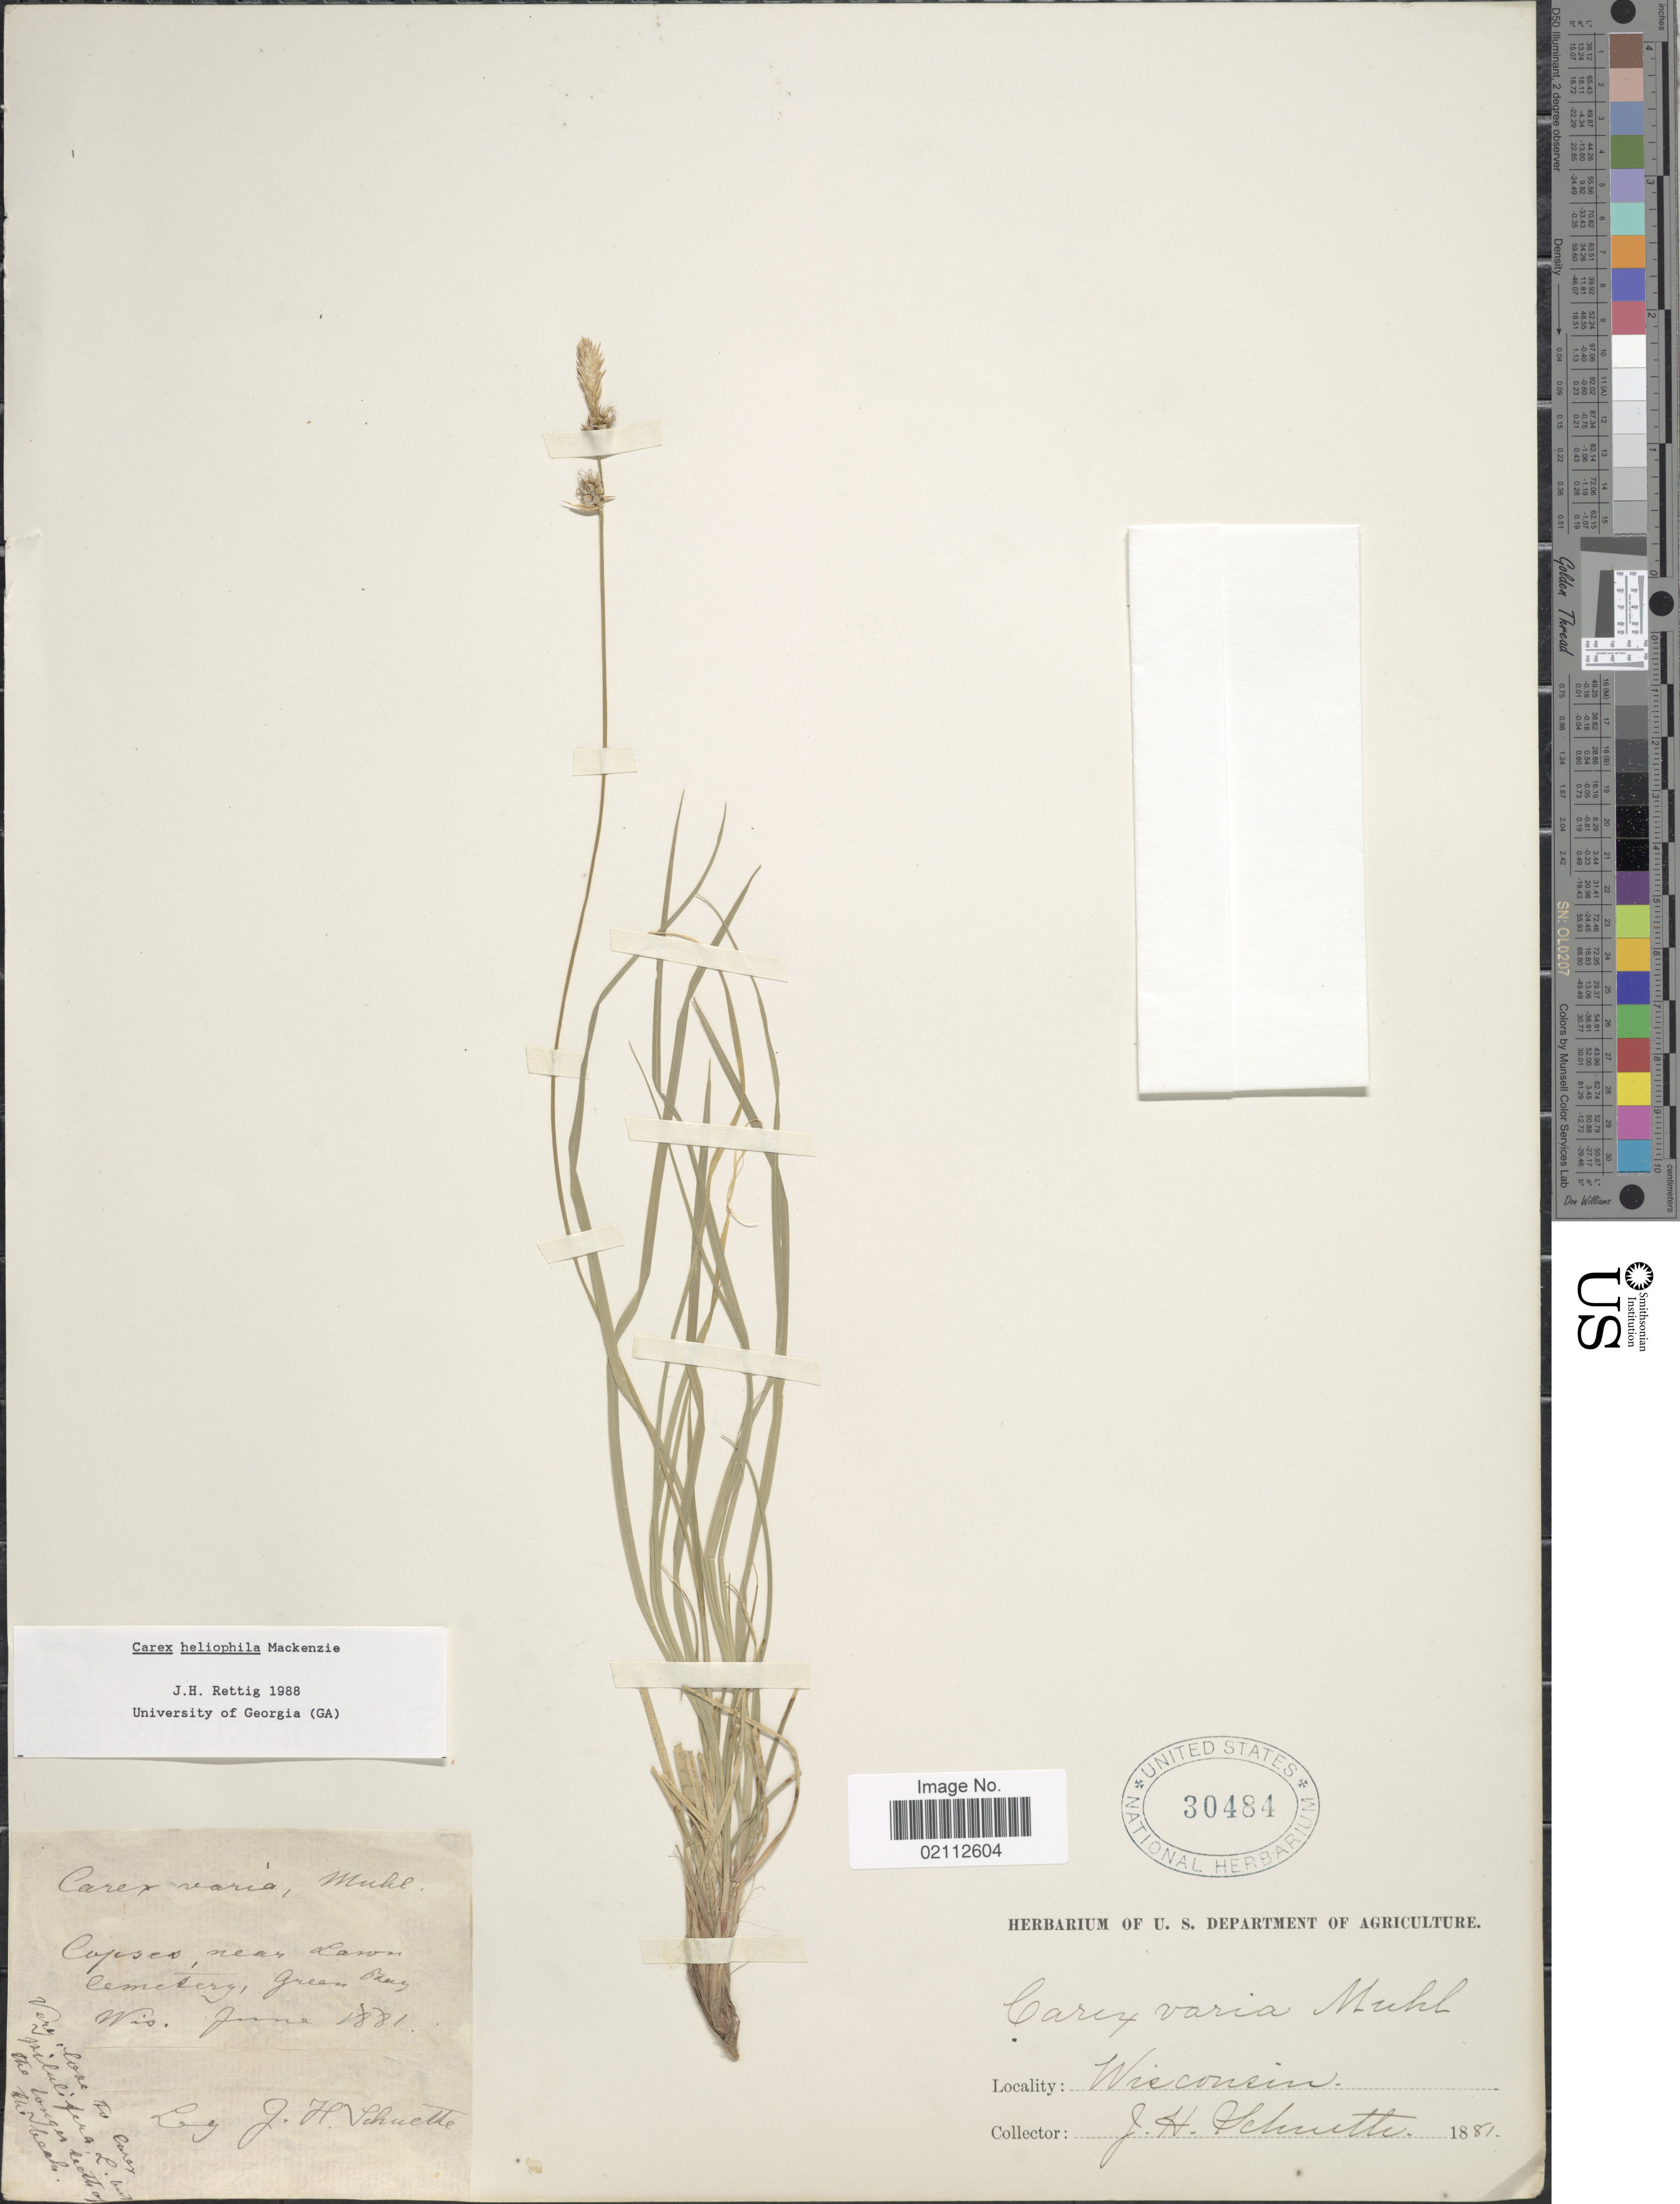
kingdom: Plantae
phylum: Tracheophyta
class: Liliopsida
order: Poales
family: Cyperaceae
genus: Carex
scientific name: Carex heliophila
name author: Mack.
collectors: J. H. Schuette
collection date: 1881-06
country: United States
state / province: Wisconsin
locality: Copses, near Lawn Cemetery, Green Bay.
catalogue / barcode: US 30484